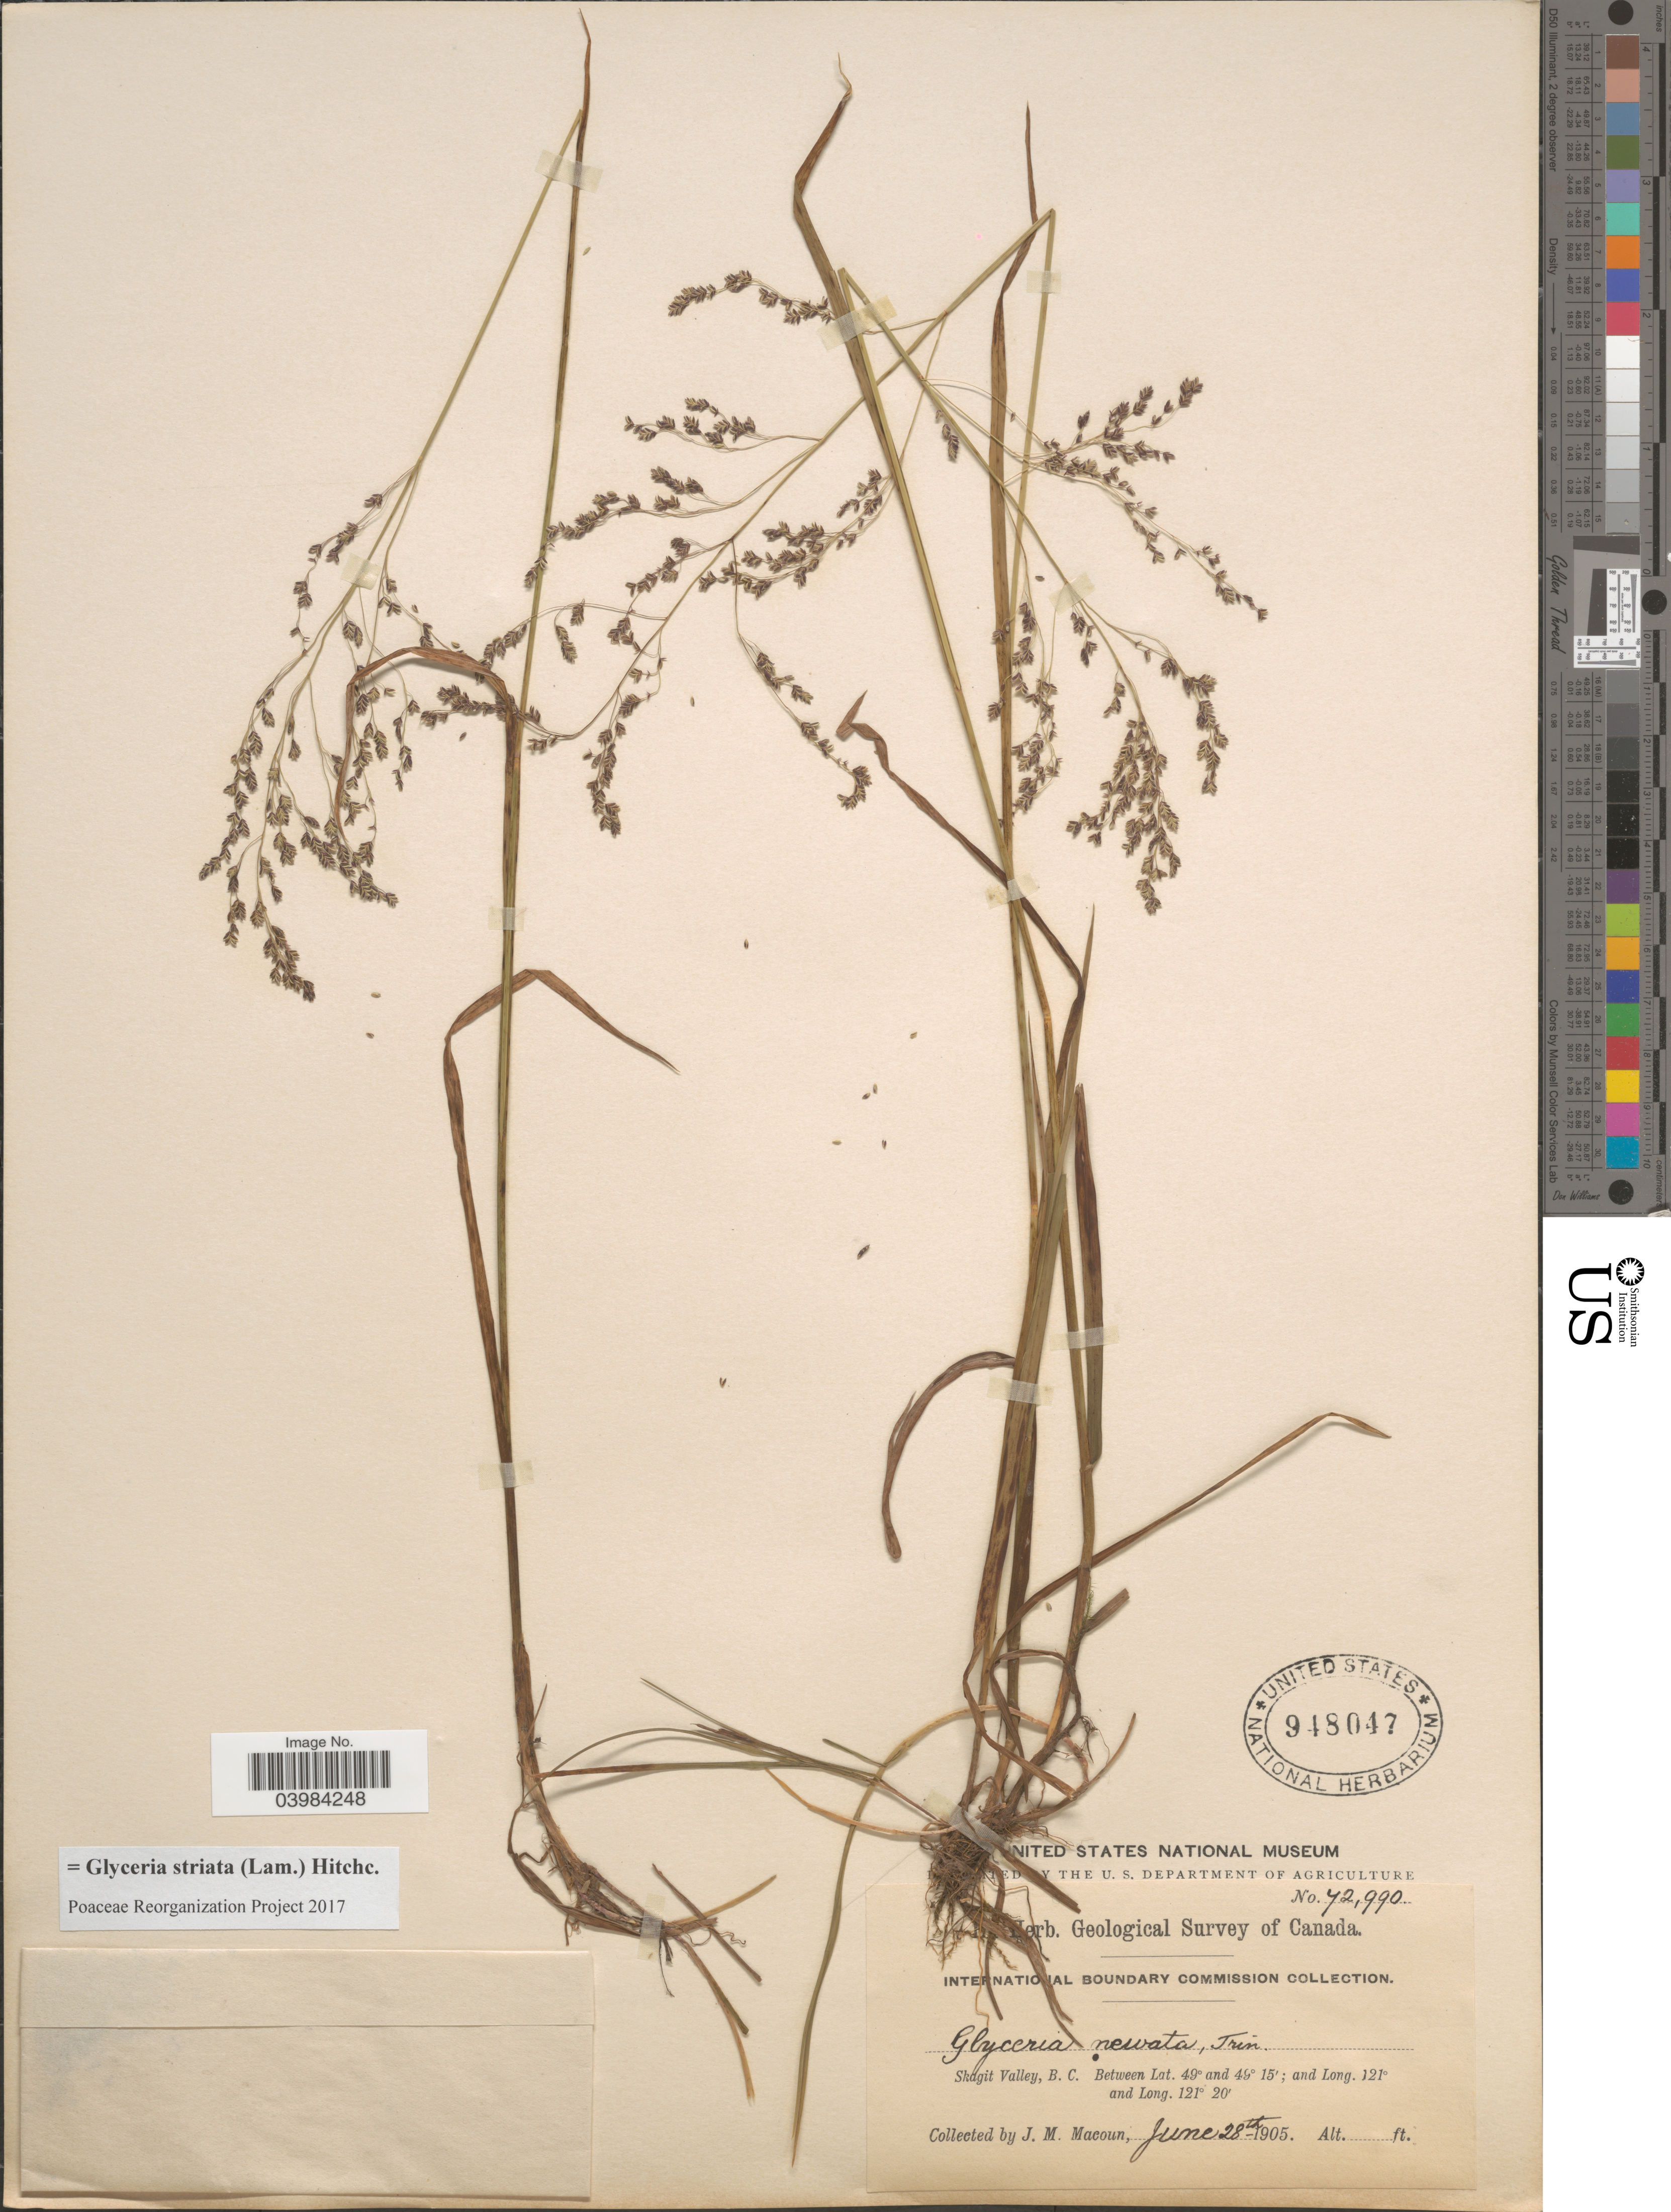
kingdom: Plantae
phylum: Tracheophyta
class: Liliopsida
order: Poales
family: Poaceae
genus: Glyceria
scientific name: Glyceria striata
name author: (Lam.) Hitchc.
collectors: J. M. Macoun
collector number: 72990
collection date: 1905-06-28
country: Canada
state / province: British Columbia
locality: Skagit Valley.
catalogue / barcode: US 948047